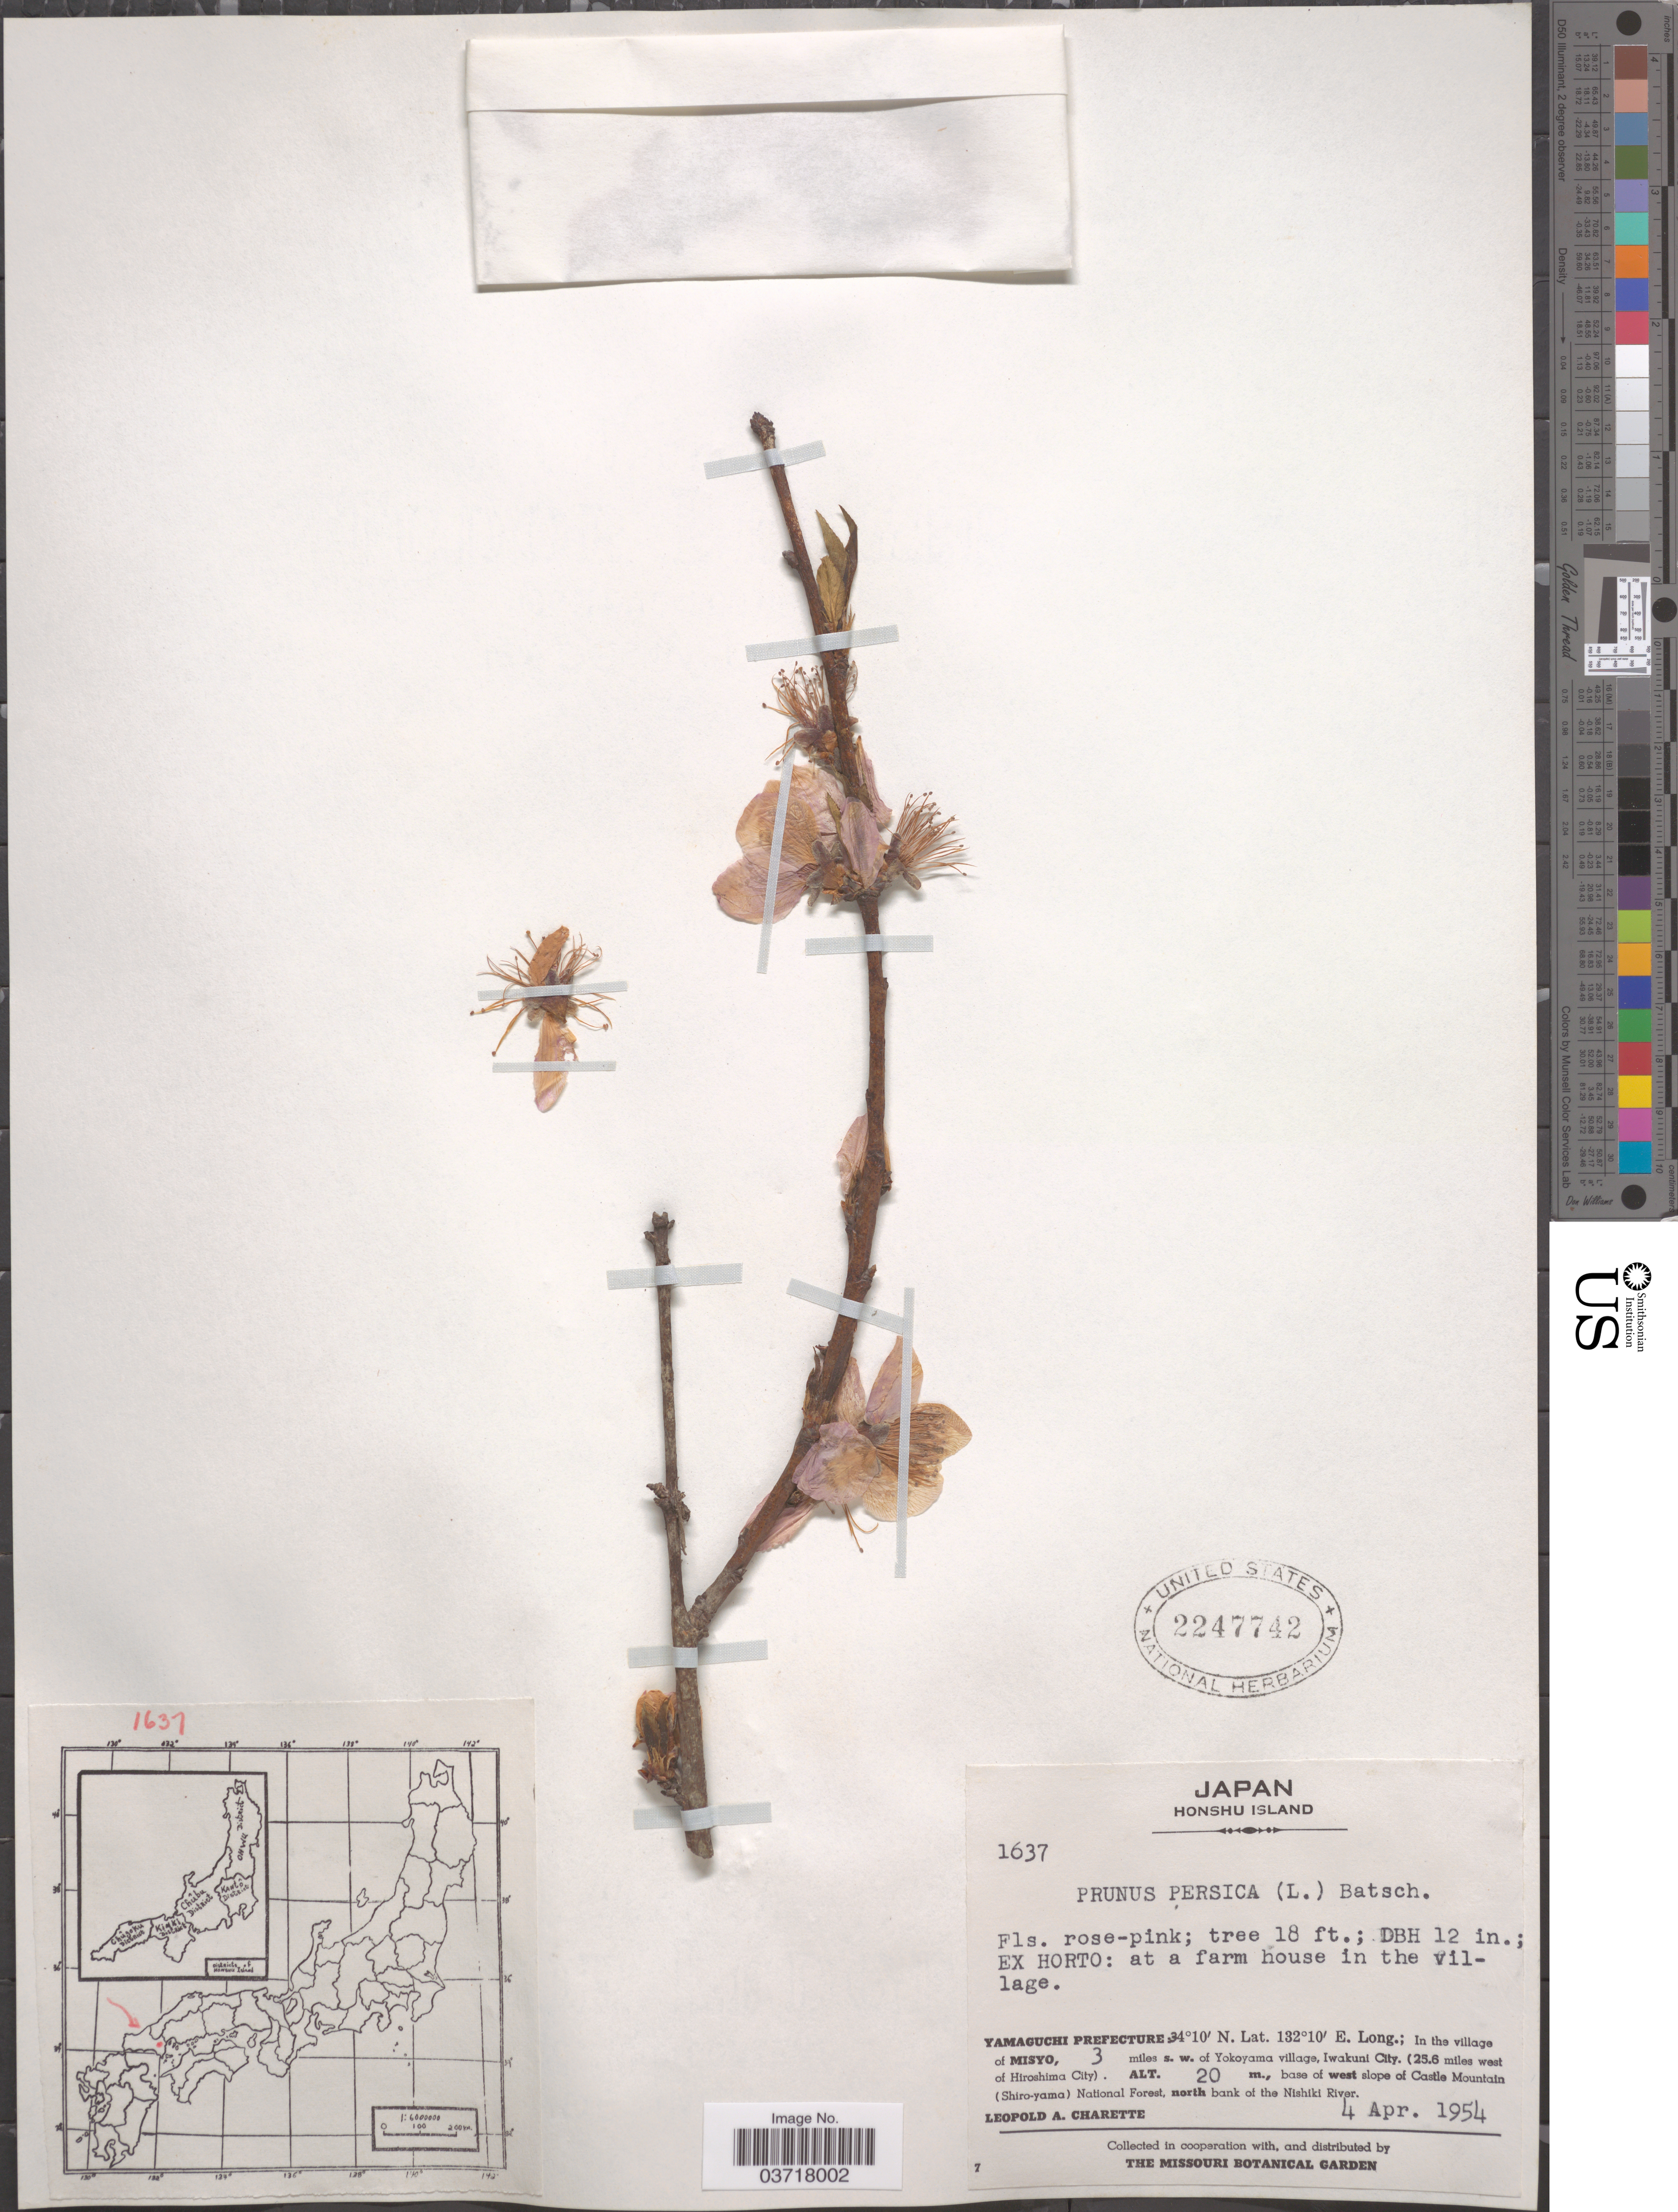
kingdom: Plantae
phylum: Tracheophyta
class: Magnoliopsida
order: Rosales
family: Rosaceae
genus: Prunus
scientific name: Prunus persica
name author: (L.) Batsch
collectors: L. A. Charette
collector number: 1637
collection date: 1954-04-04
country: Japan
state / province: Yamaguti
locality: Honshu Island. Yamaguchi Prefecture: In the village of Misyo, 3 miles s.w. of Yokoyama village, Iwakuni City (25.6 miles west of Hiroshima City). Base of west slope of Castle Mountain (Shiro-yama) National Forest, north bank of the Nishiki River.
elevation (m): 20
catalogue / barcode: US 2247742